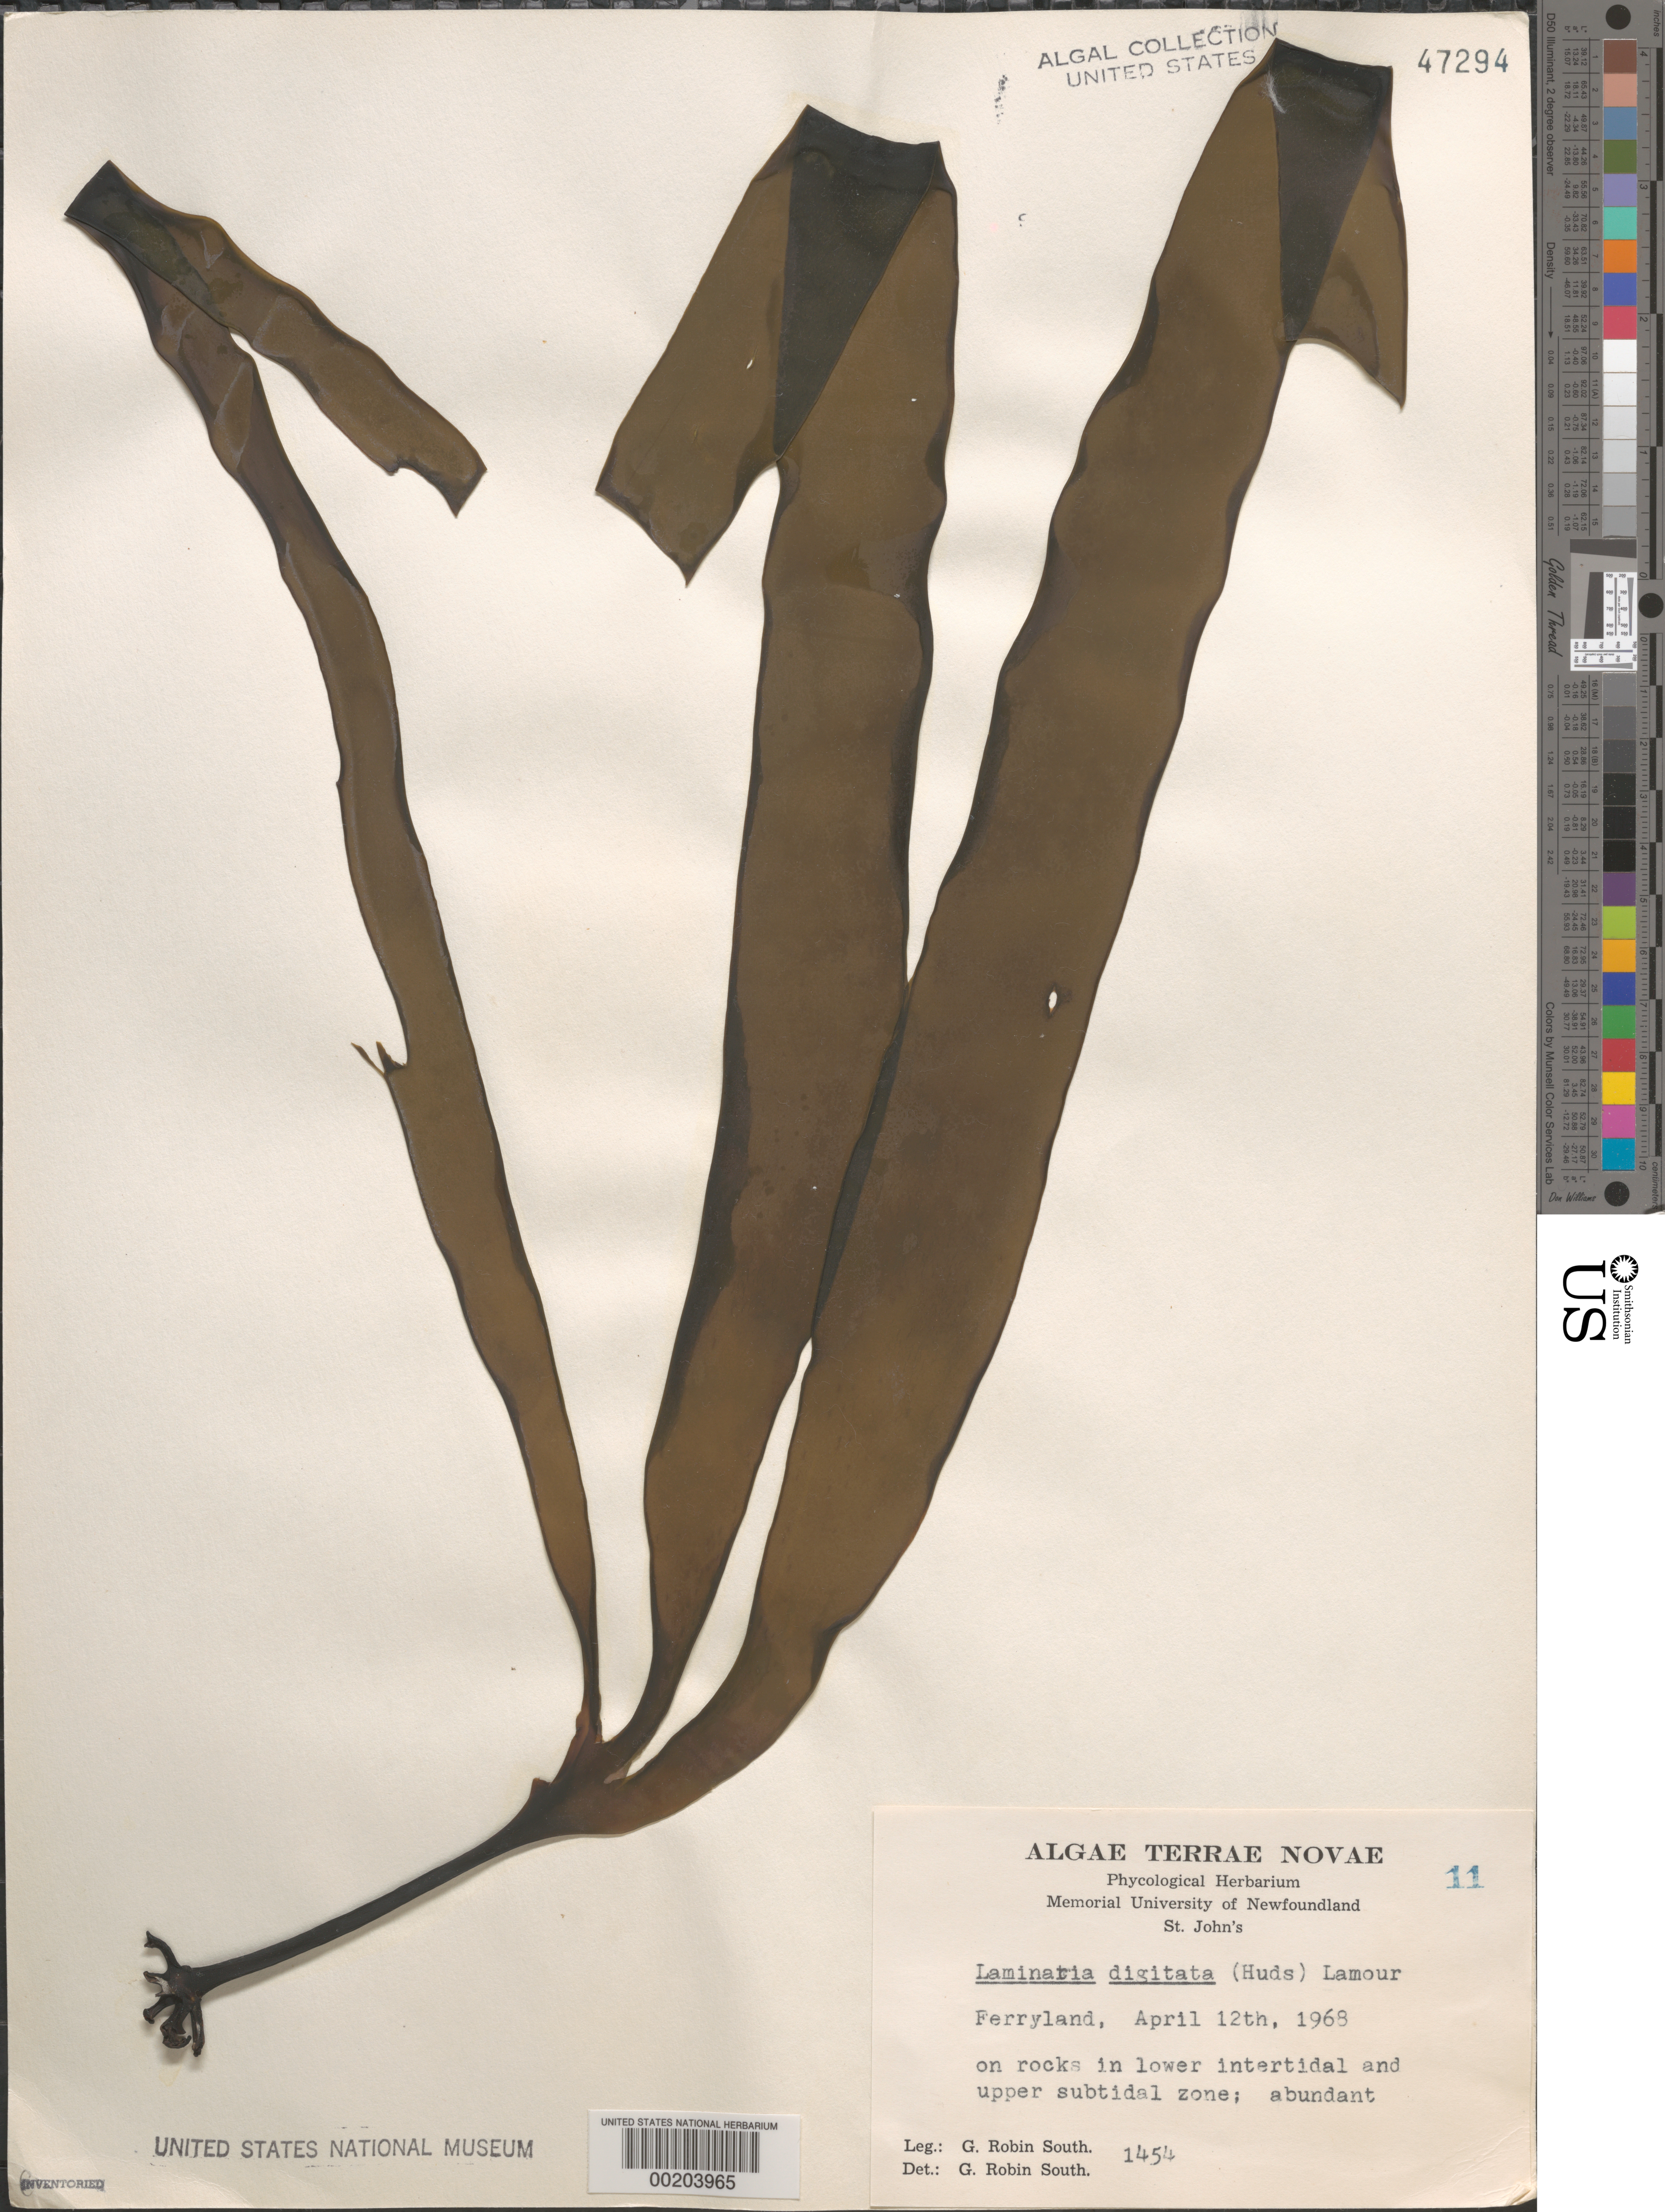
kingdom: Chromista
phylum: Ochrophyta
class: Phaeophyceae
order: Laminariales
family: Laminariaceae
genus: Laminaria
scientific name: Laminaria digitata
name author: (Hudson) J.V.Lamouroux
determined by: South, G. R.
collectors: G. R. South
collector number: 1454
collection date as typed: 12 Apr 1968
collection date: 1968-04-12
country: Canada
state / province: Newfoundland and Labrador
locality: Ferryland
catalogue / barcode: US 47294